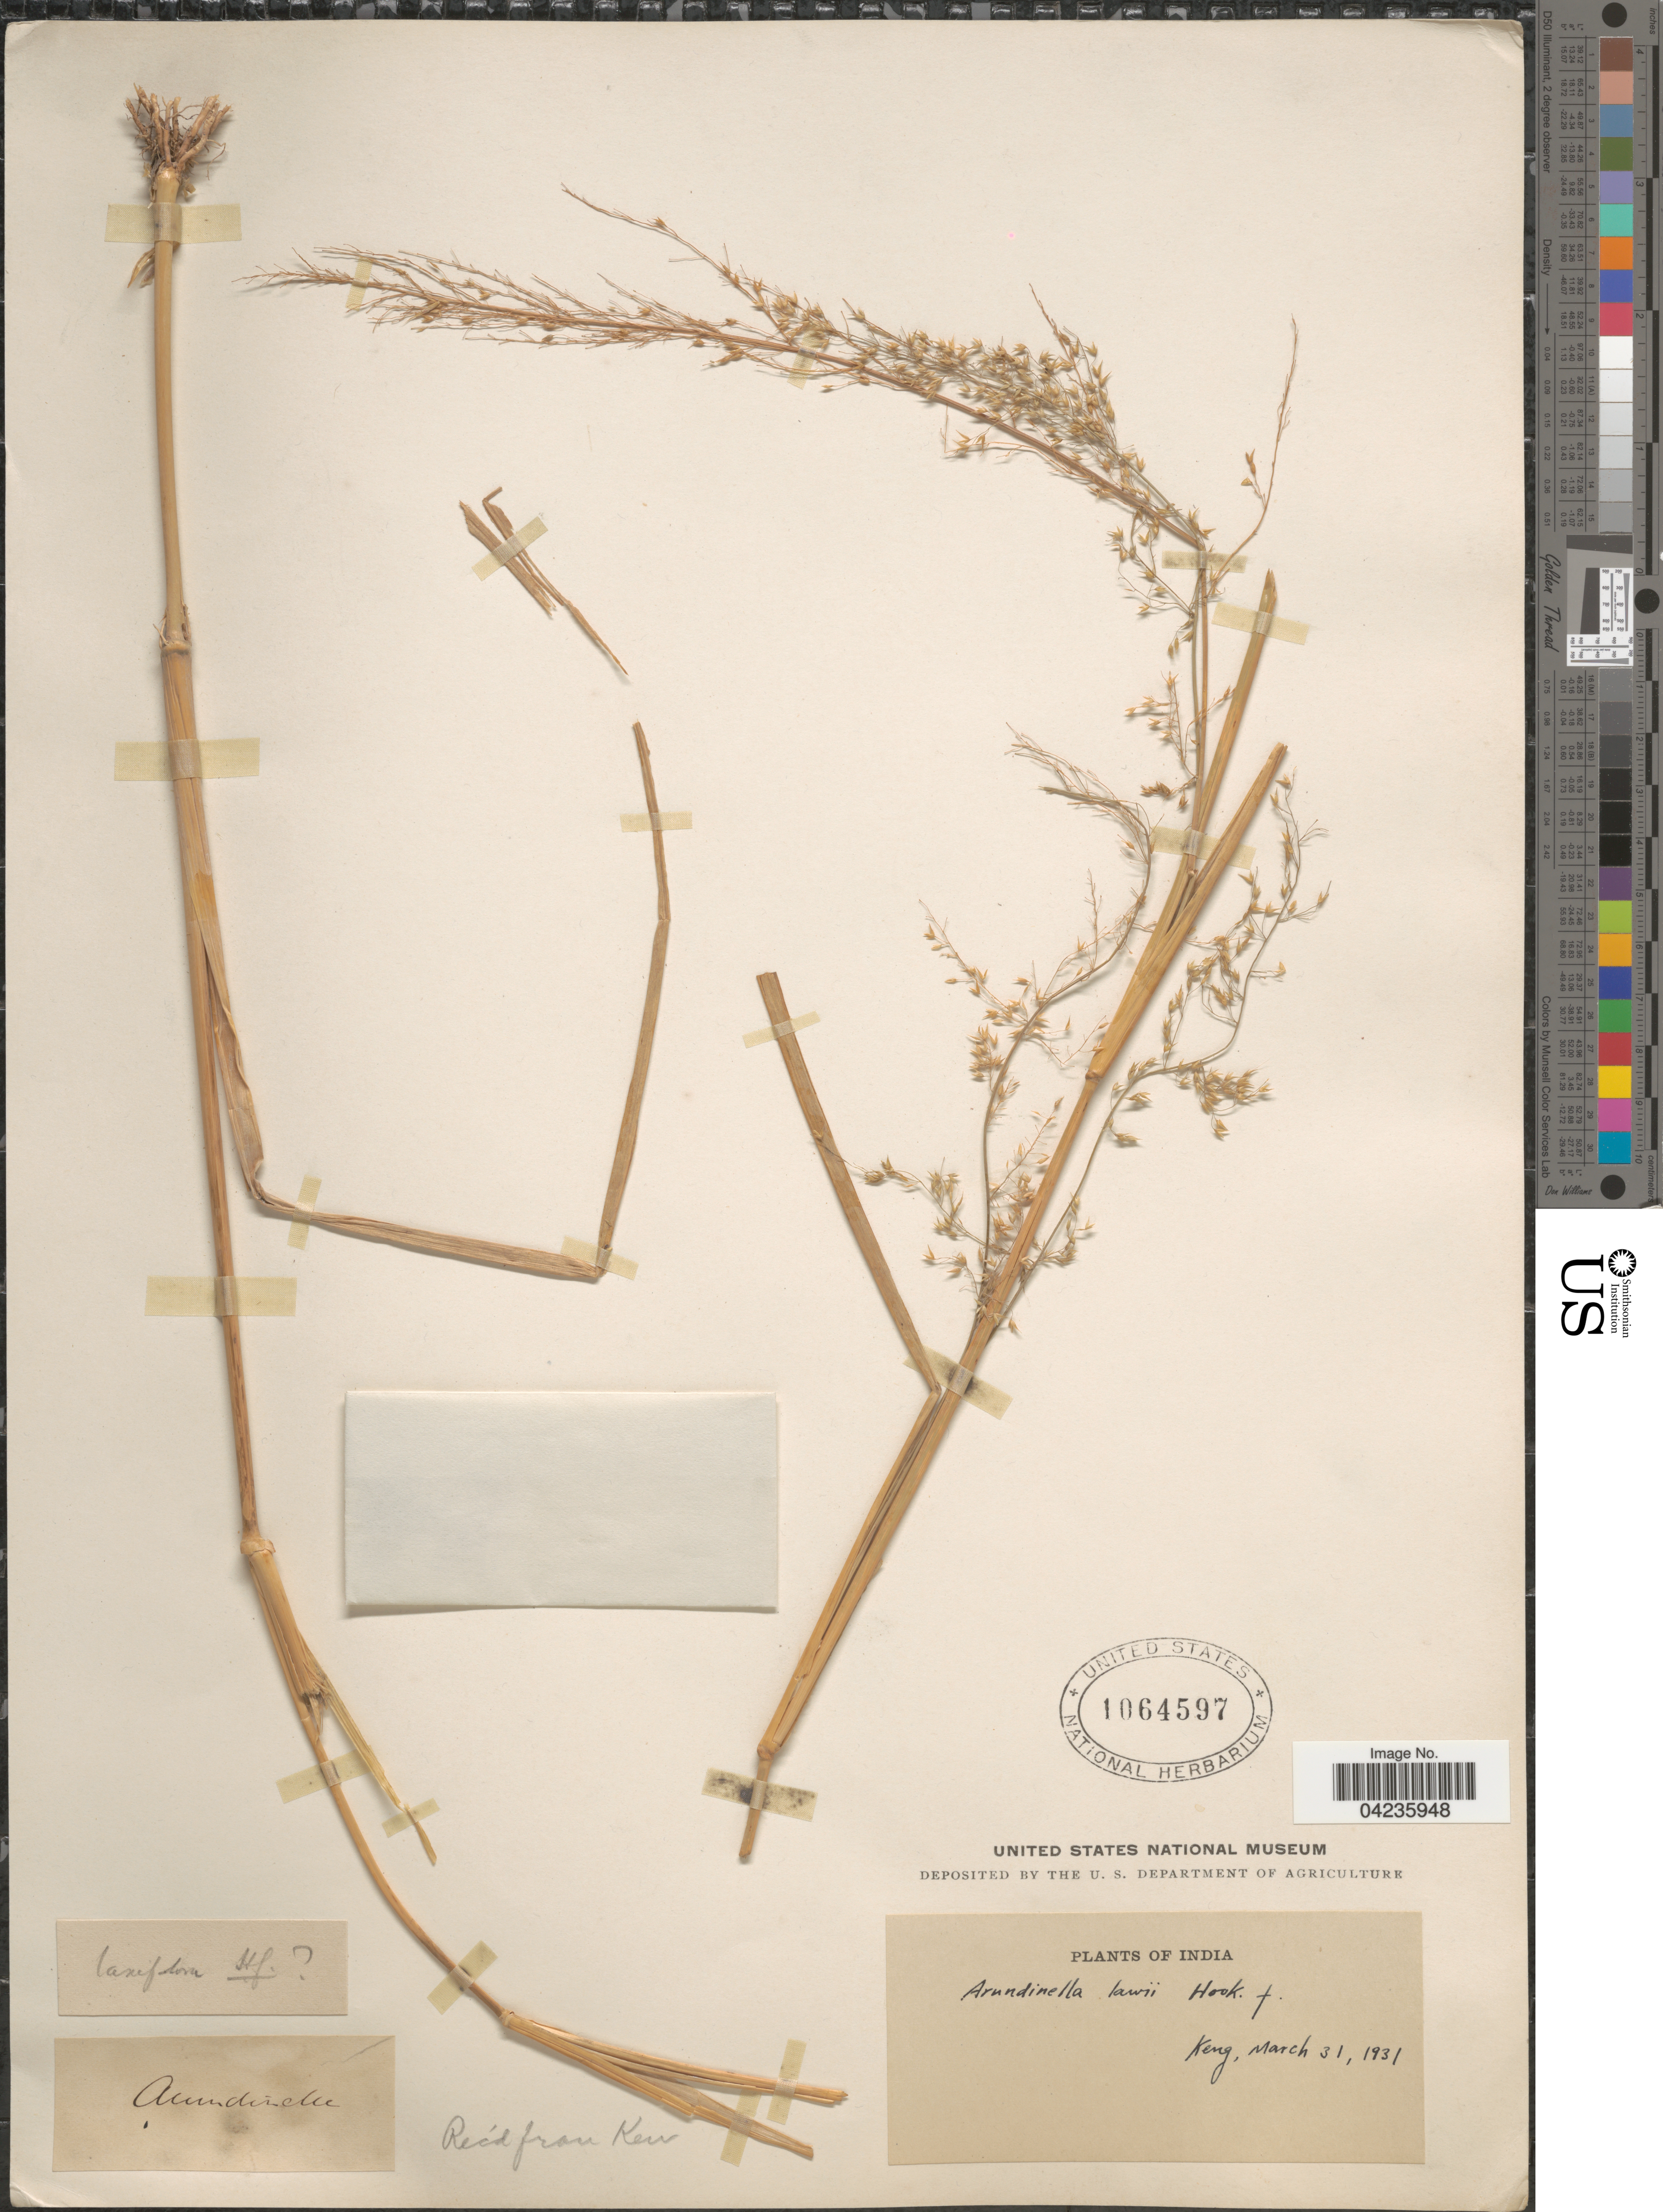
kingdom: Plantae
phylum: Tracheophyta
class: Liliopsida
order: Poales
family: Poaceae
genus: Arundinella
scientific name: Arundinella metzii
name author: Hochst. in Miq.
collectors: -- Keng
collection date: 1931-03-31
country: India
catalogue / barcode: US 1064597